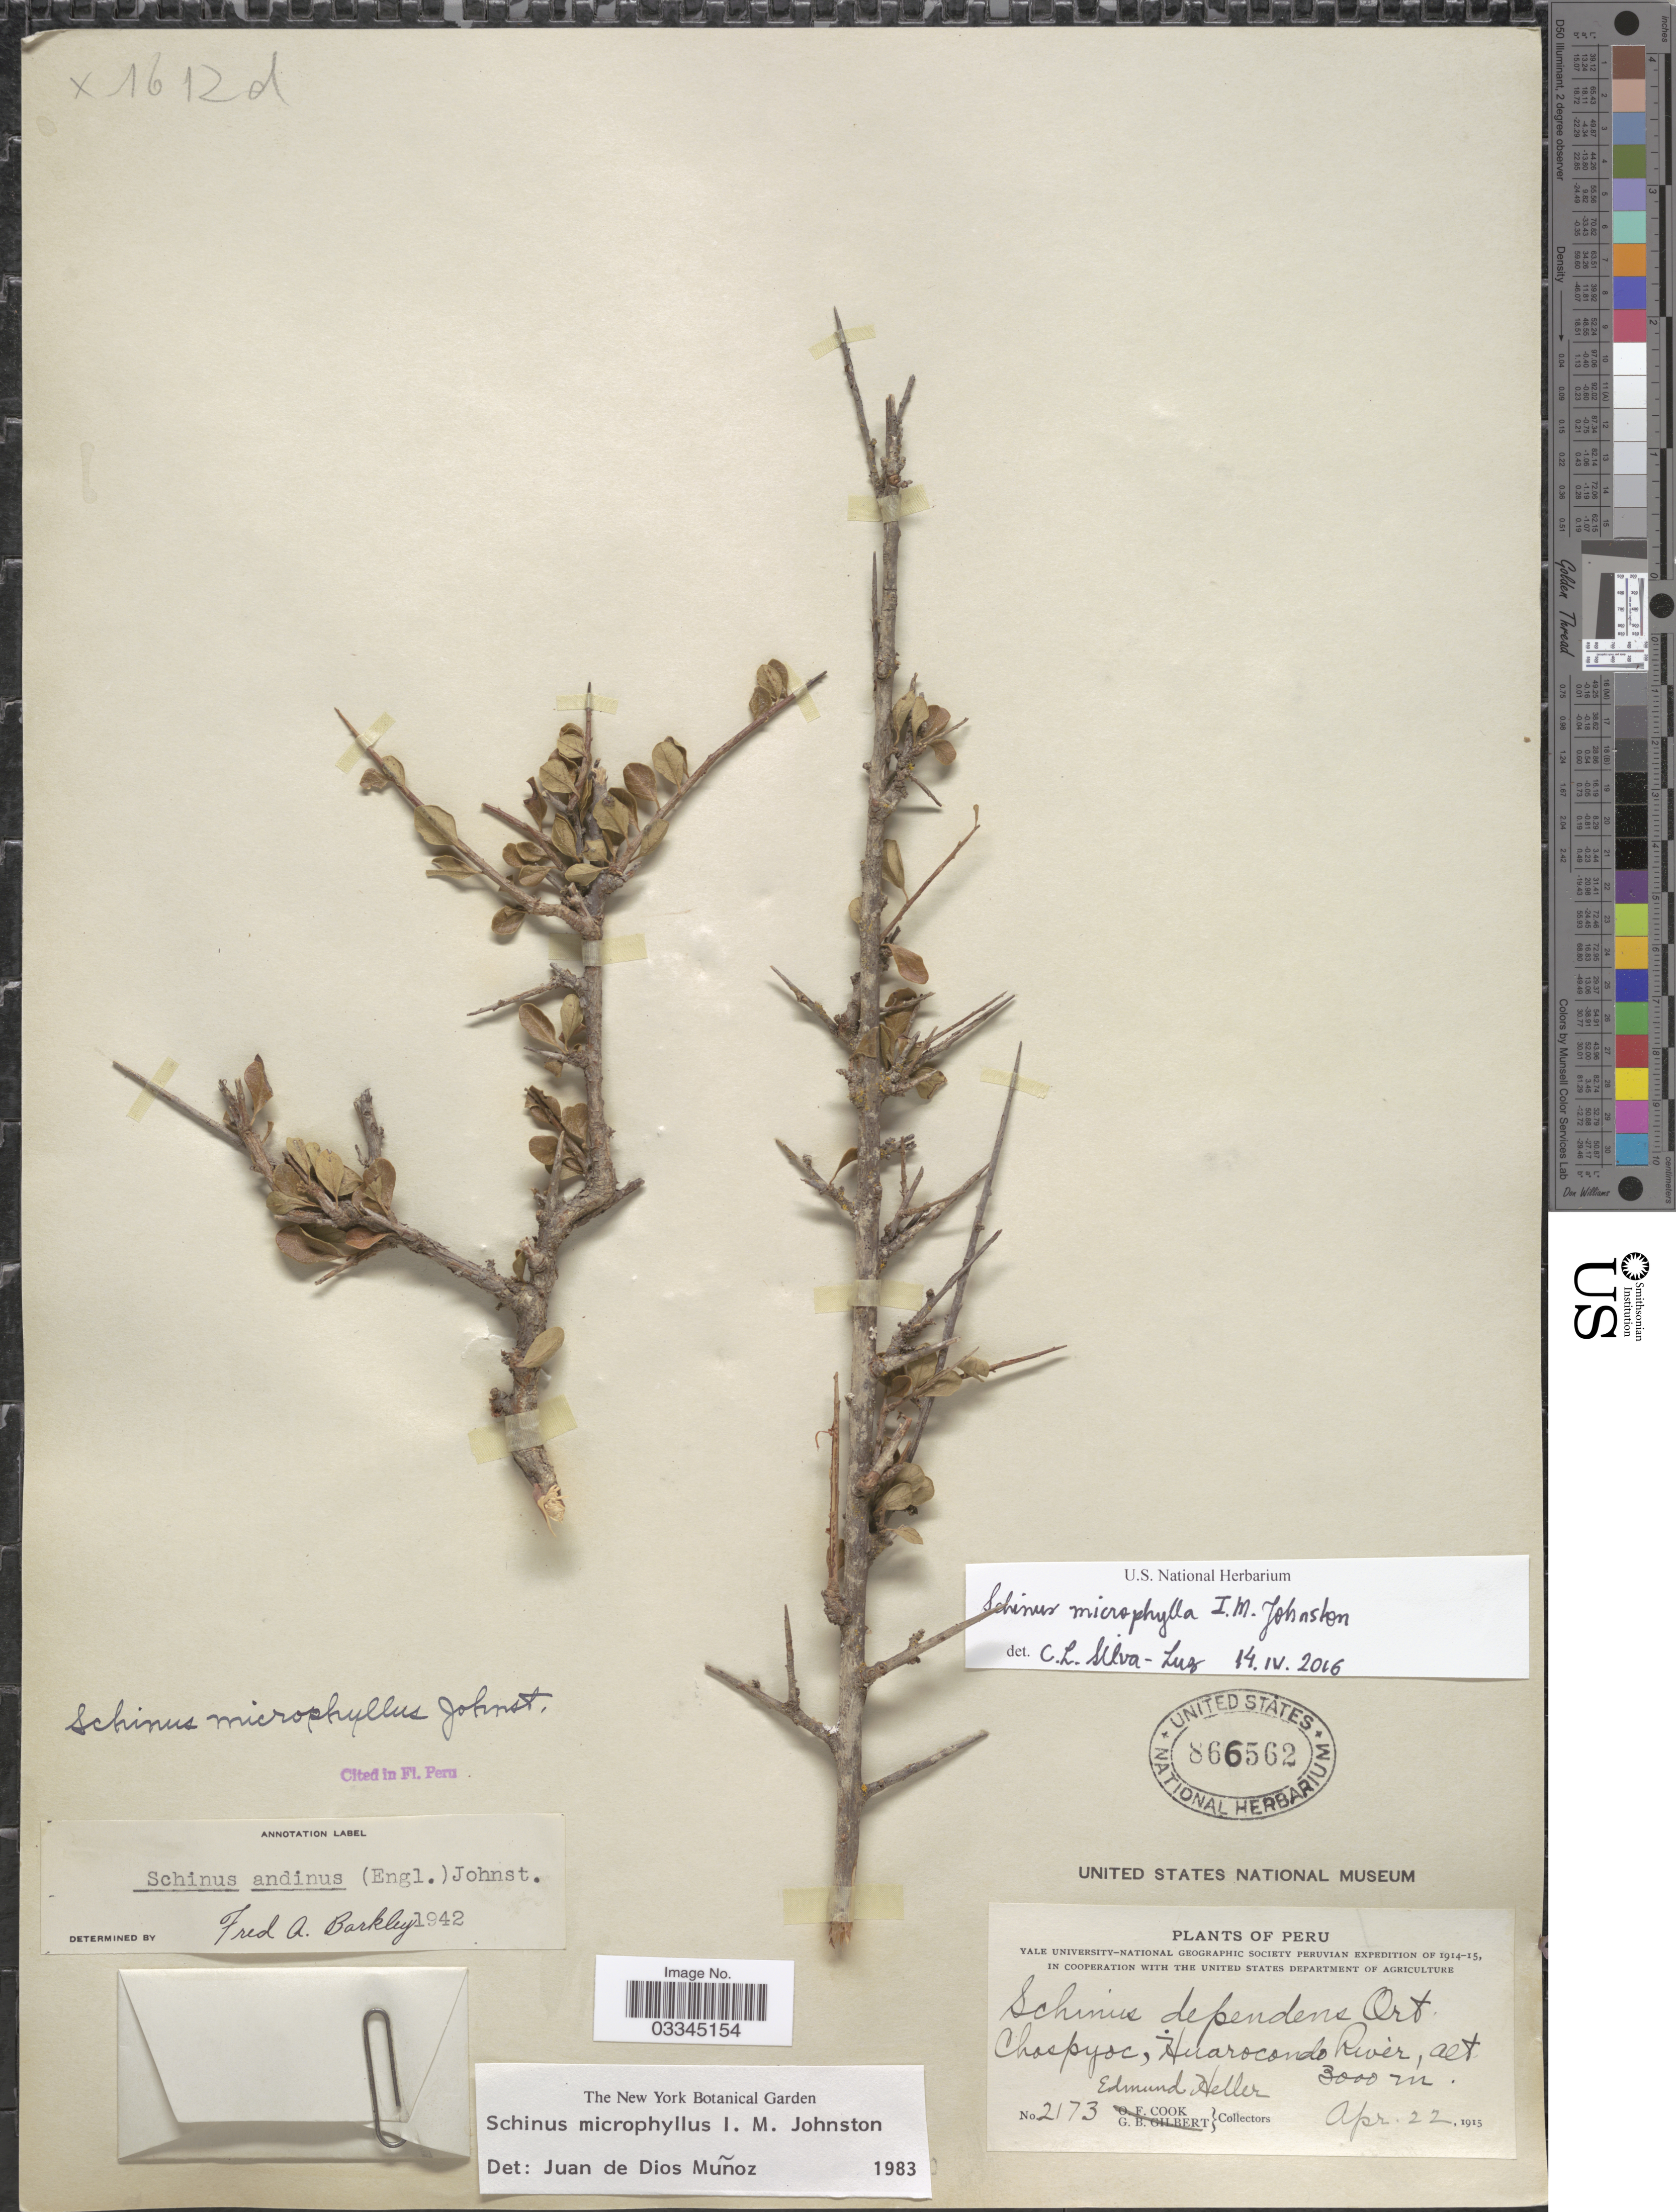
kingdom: Plantae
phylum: Tracheophyta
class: Magnoliopsida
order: Sapindales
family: Anacardiaceae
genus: Schinus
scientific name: Schinus microphylla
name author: I.M. Johnst.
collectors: E. Heller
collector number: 2173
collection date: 1915-04-22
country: Peru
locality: Chospyoc, Huarocondo River.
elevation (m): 3000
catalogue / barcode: US 866562